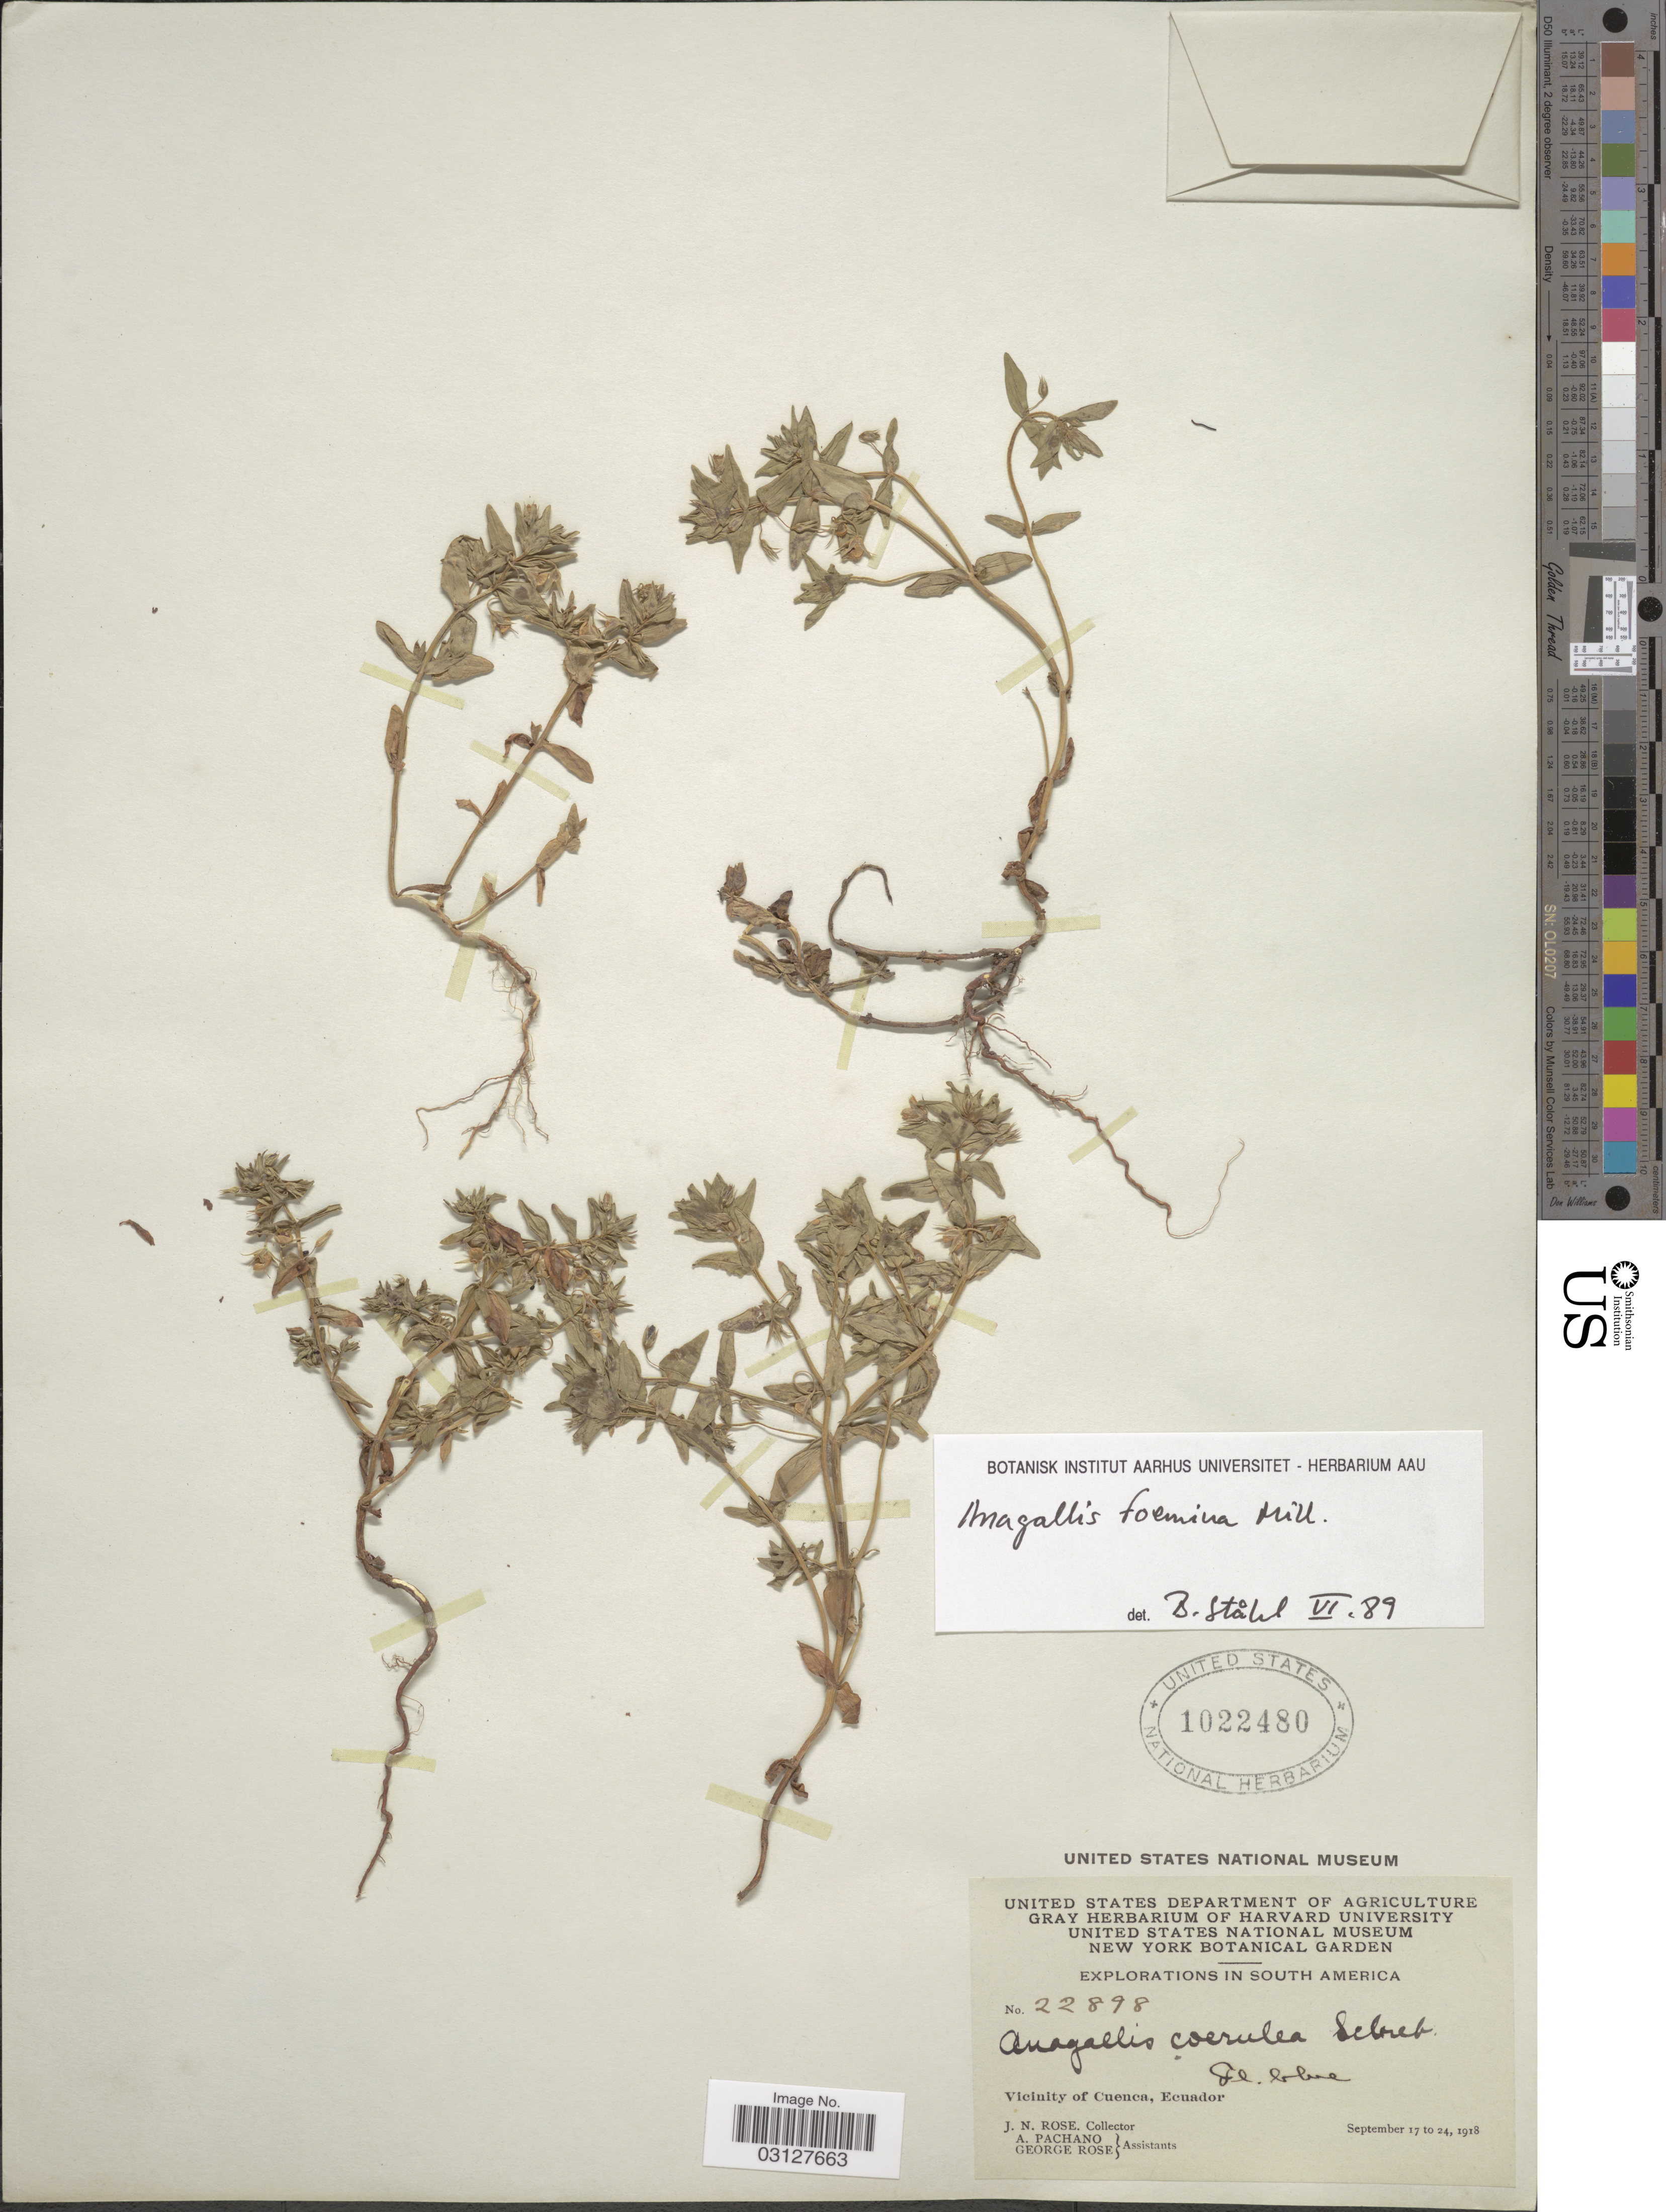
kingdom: Plantae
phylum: Tracheophyta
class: Magnoliopsida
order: Ericales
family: Primulaceae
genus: Anagallis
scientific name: Anagallis foemina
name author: Mill.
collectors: J. N. Rose, A. Pachano & G. Rose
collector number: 22898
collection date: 1918-09-17/1918-09-24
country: Ecuador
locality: Vicinity of Cuenca, Ecuador.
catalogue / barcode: US 1022480